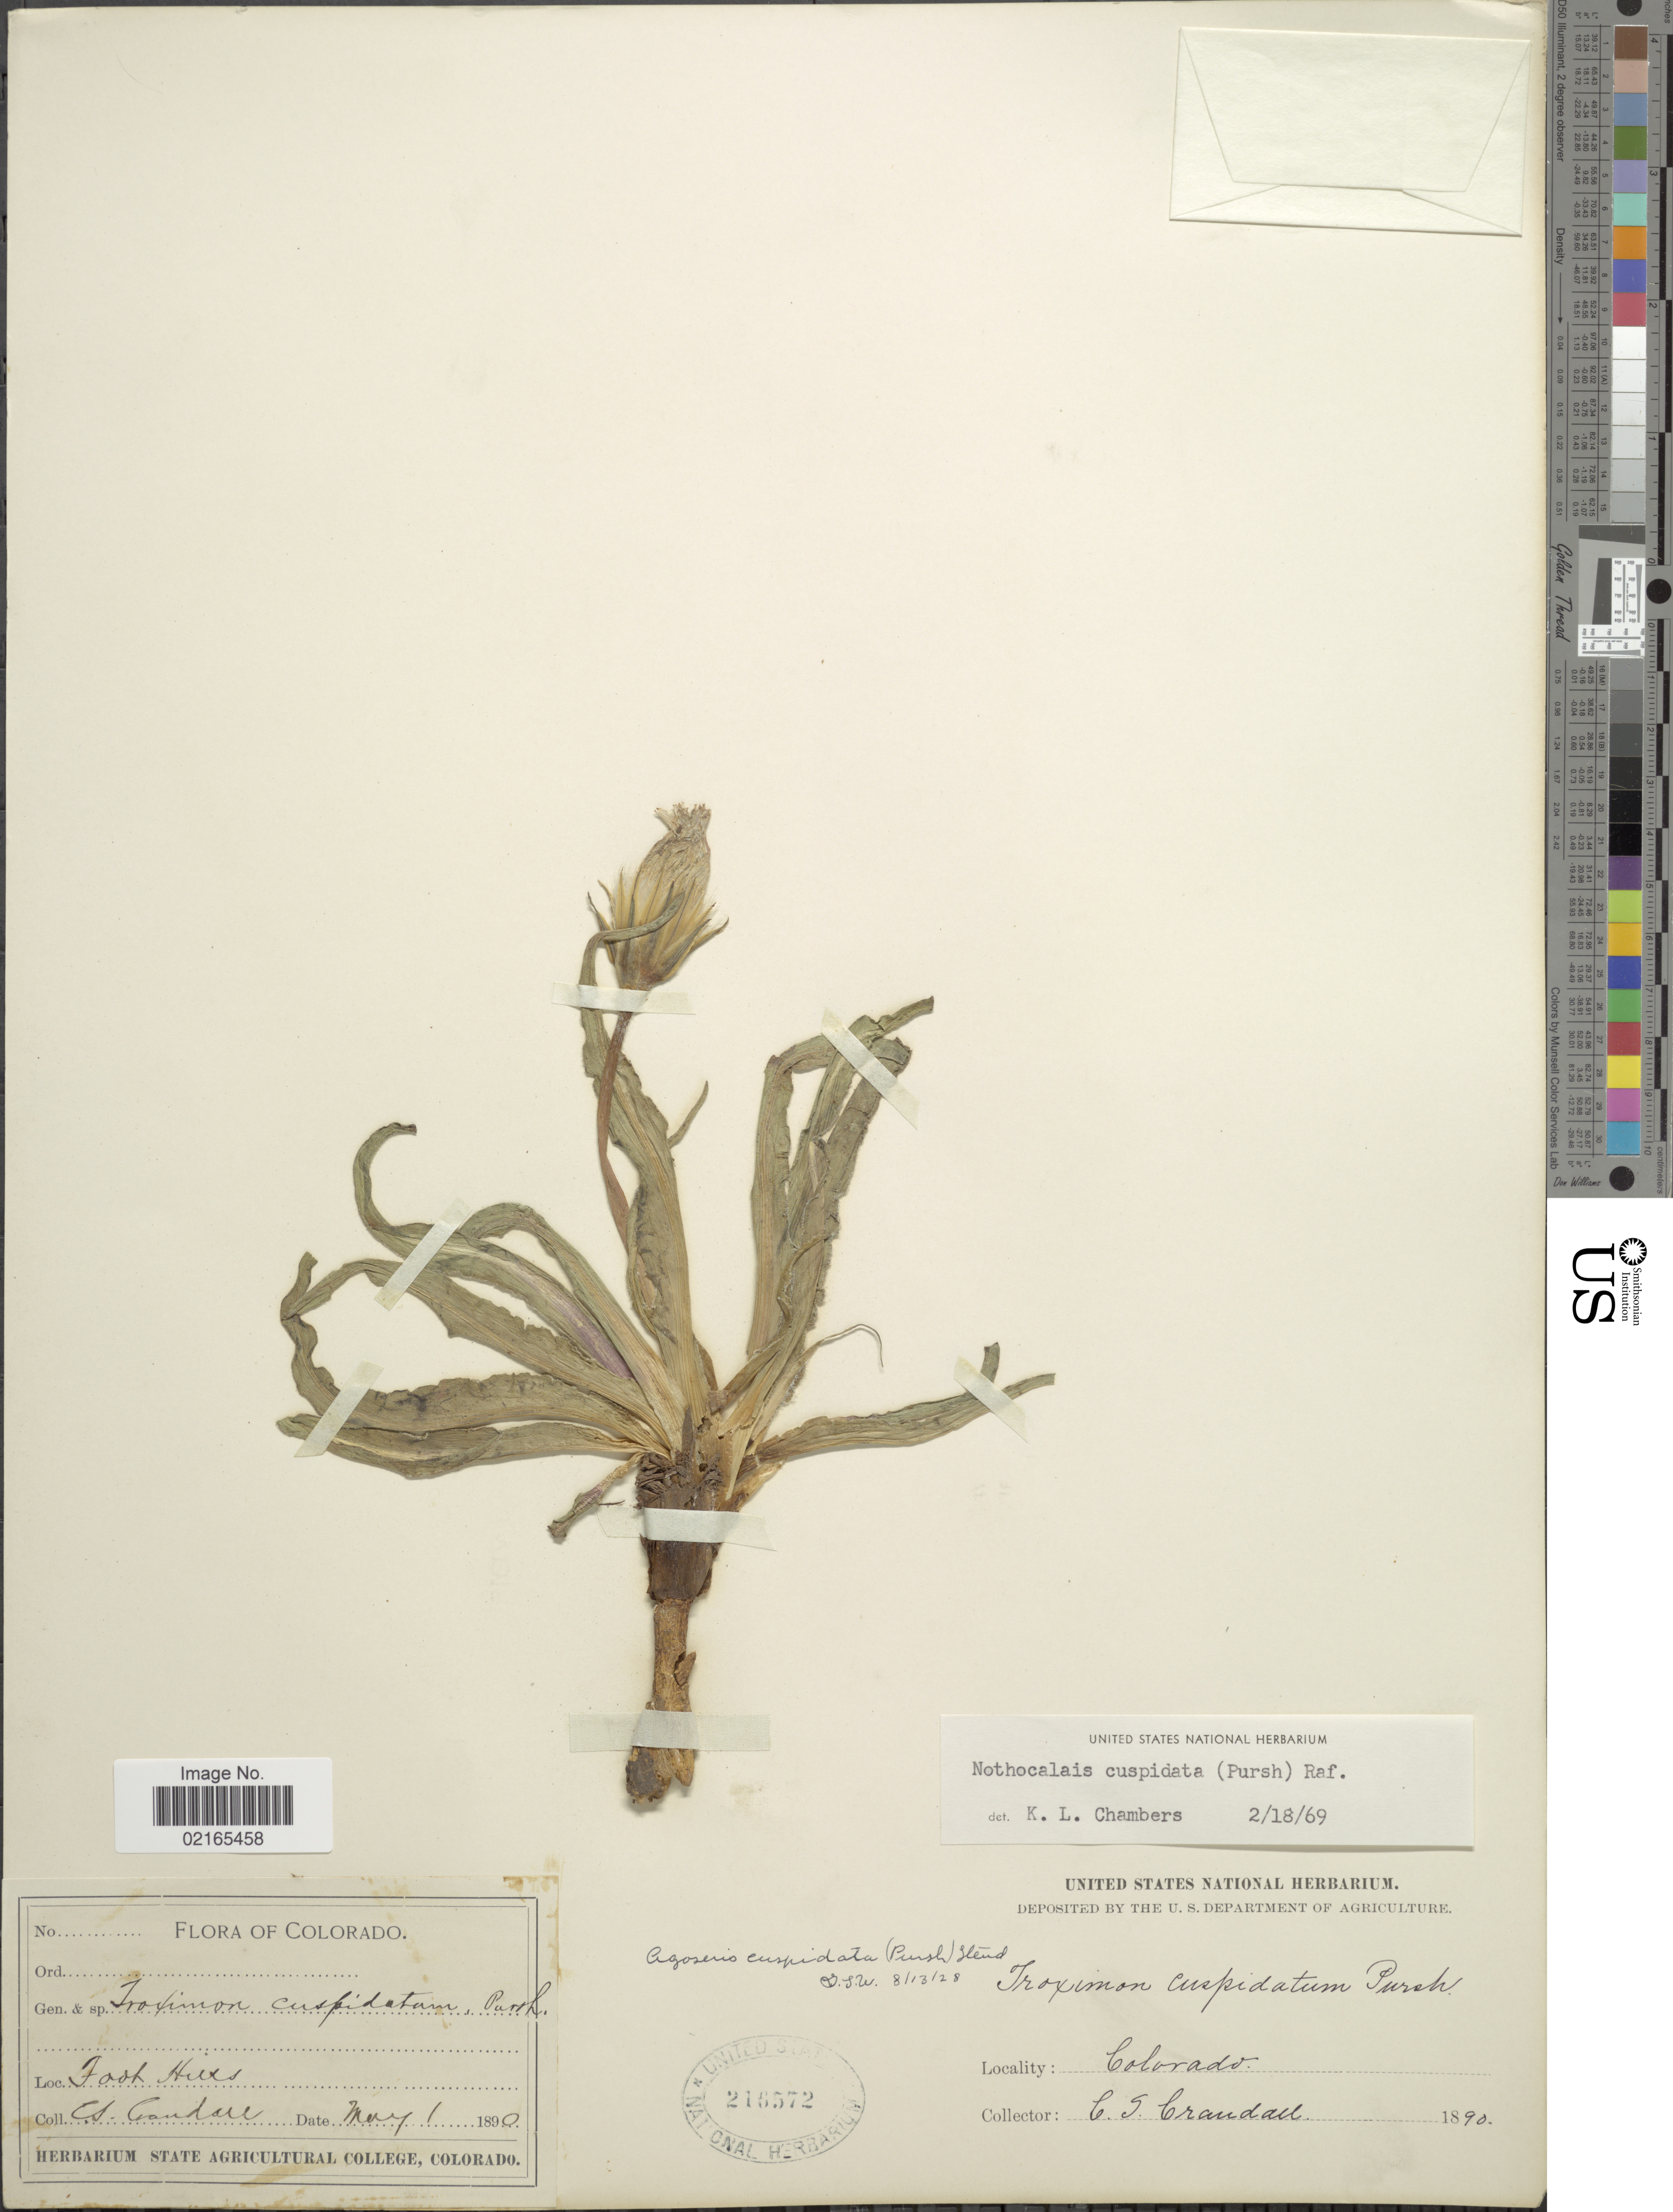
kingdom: Plantae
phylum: Tracheophyta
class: Magnoliopsida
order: Asterales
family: Asteraceae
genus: Nothocalais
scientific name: Nothocalais cuspidata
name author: (Pursh) Greene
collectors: C. Crandall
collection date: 1890-05-01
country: United States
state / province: Colorado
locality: Foot Hills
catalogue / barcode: US 215572